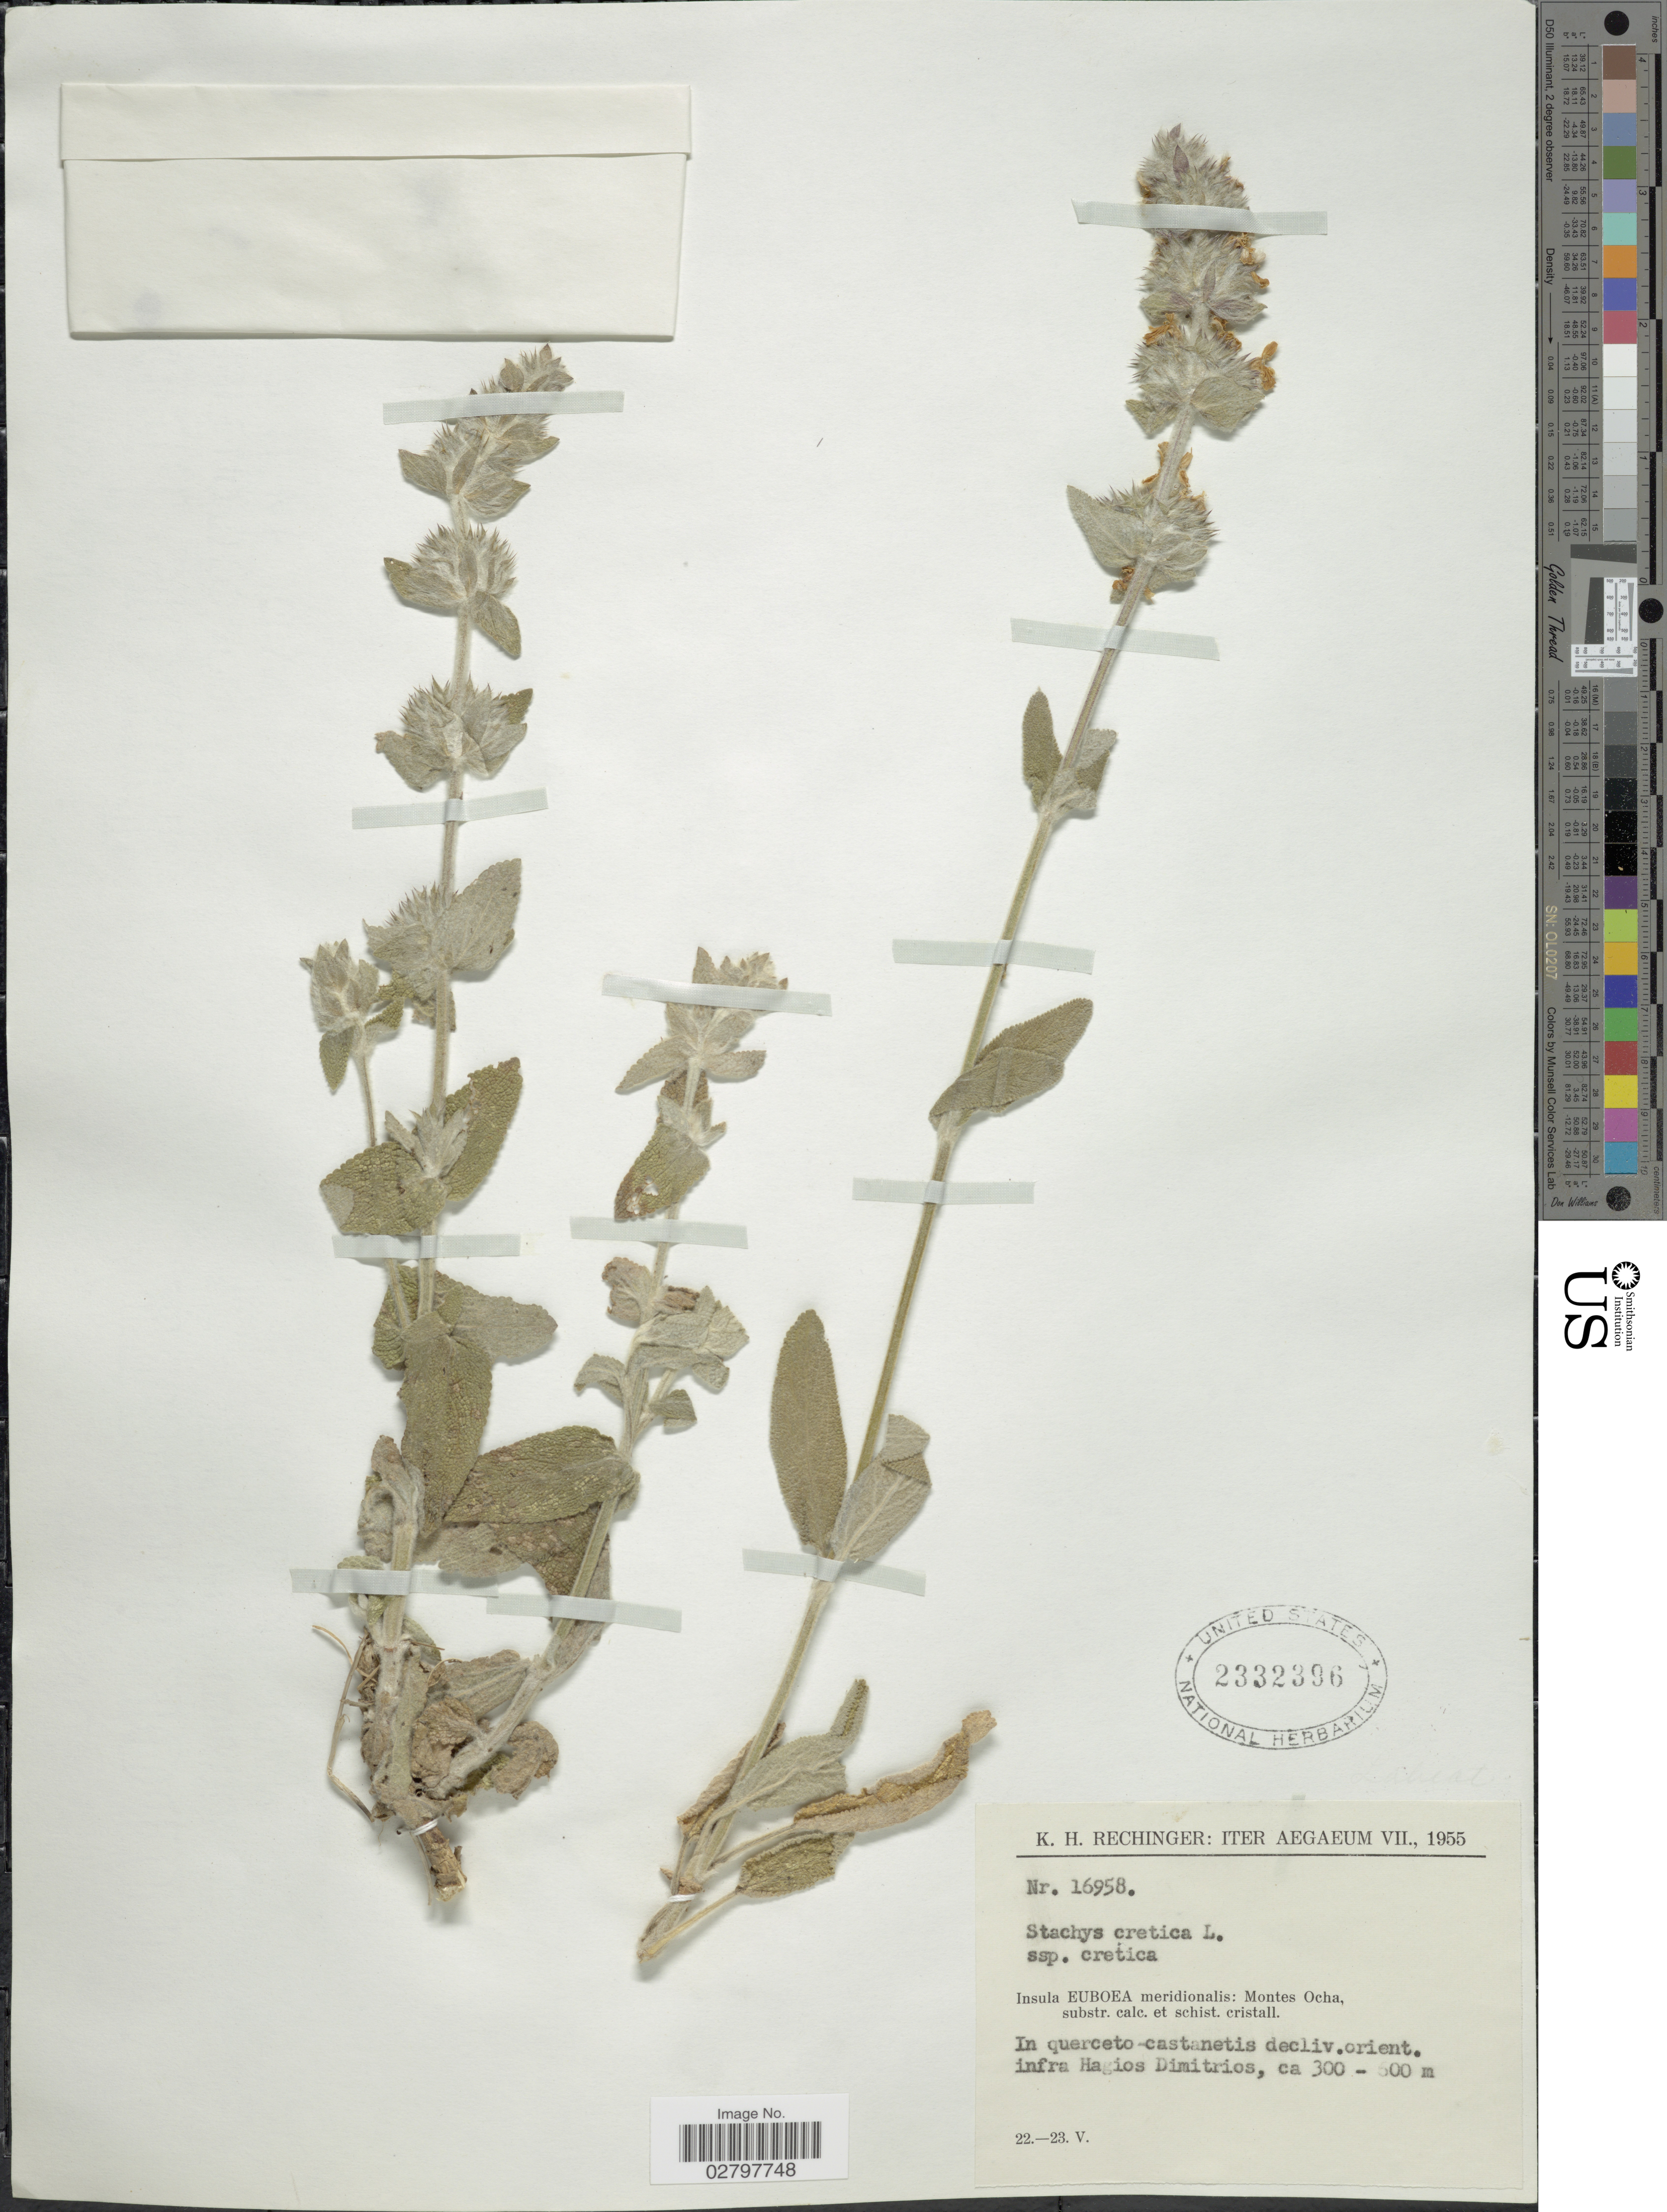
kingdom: Plantae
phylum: Tracheophyta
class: Magnoliopsida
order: Lamiales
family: Lamiaceae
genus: Stachys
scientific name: Stachys cretica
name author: L.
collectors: K. H. Rechinger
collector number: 16958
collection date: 1955-05-22/1955-05-23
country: Greece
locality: Aegaeum. Insula Euboea meridionalis: Montes Ocha, substr. calc.et schist. cristall, In querceto-castanetis decliv.orient. infra Hagios Dimitrios.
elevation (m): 300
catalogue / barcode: US 2332396